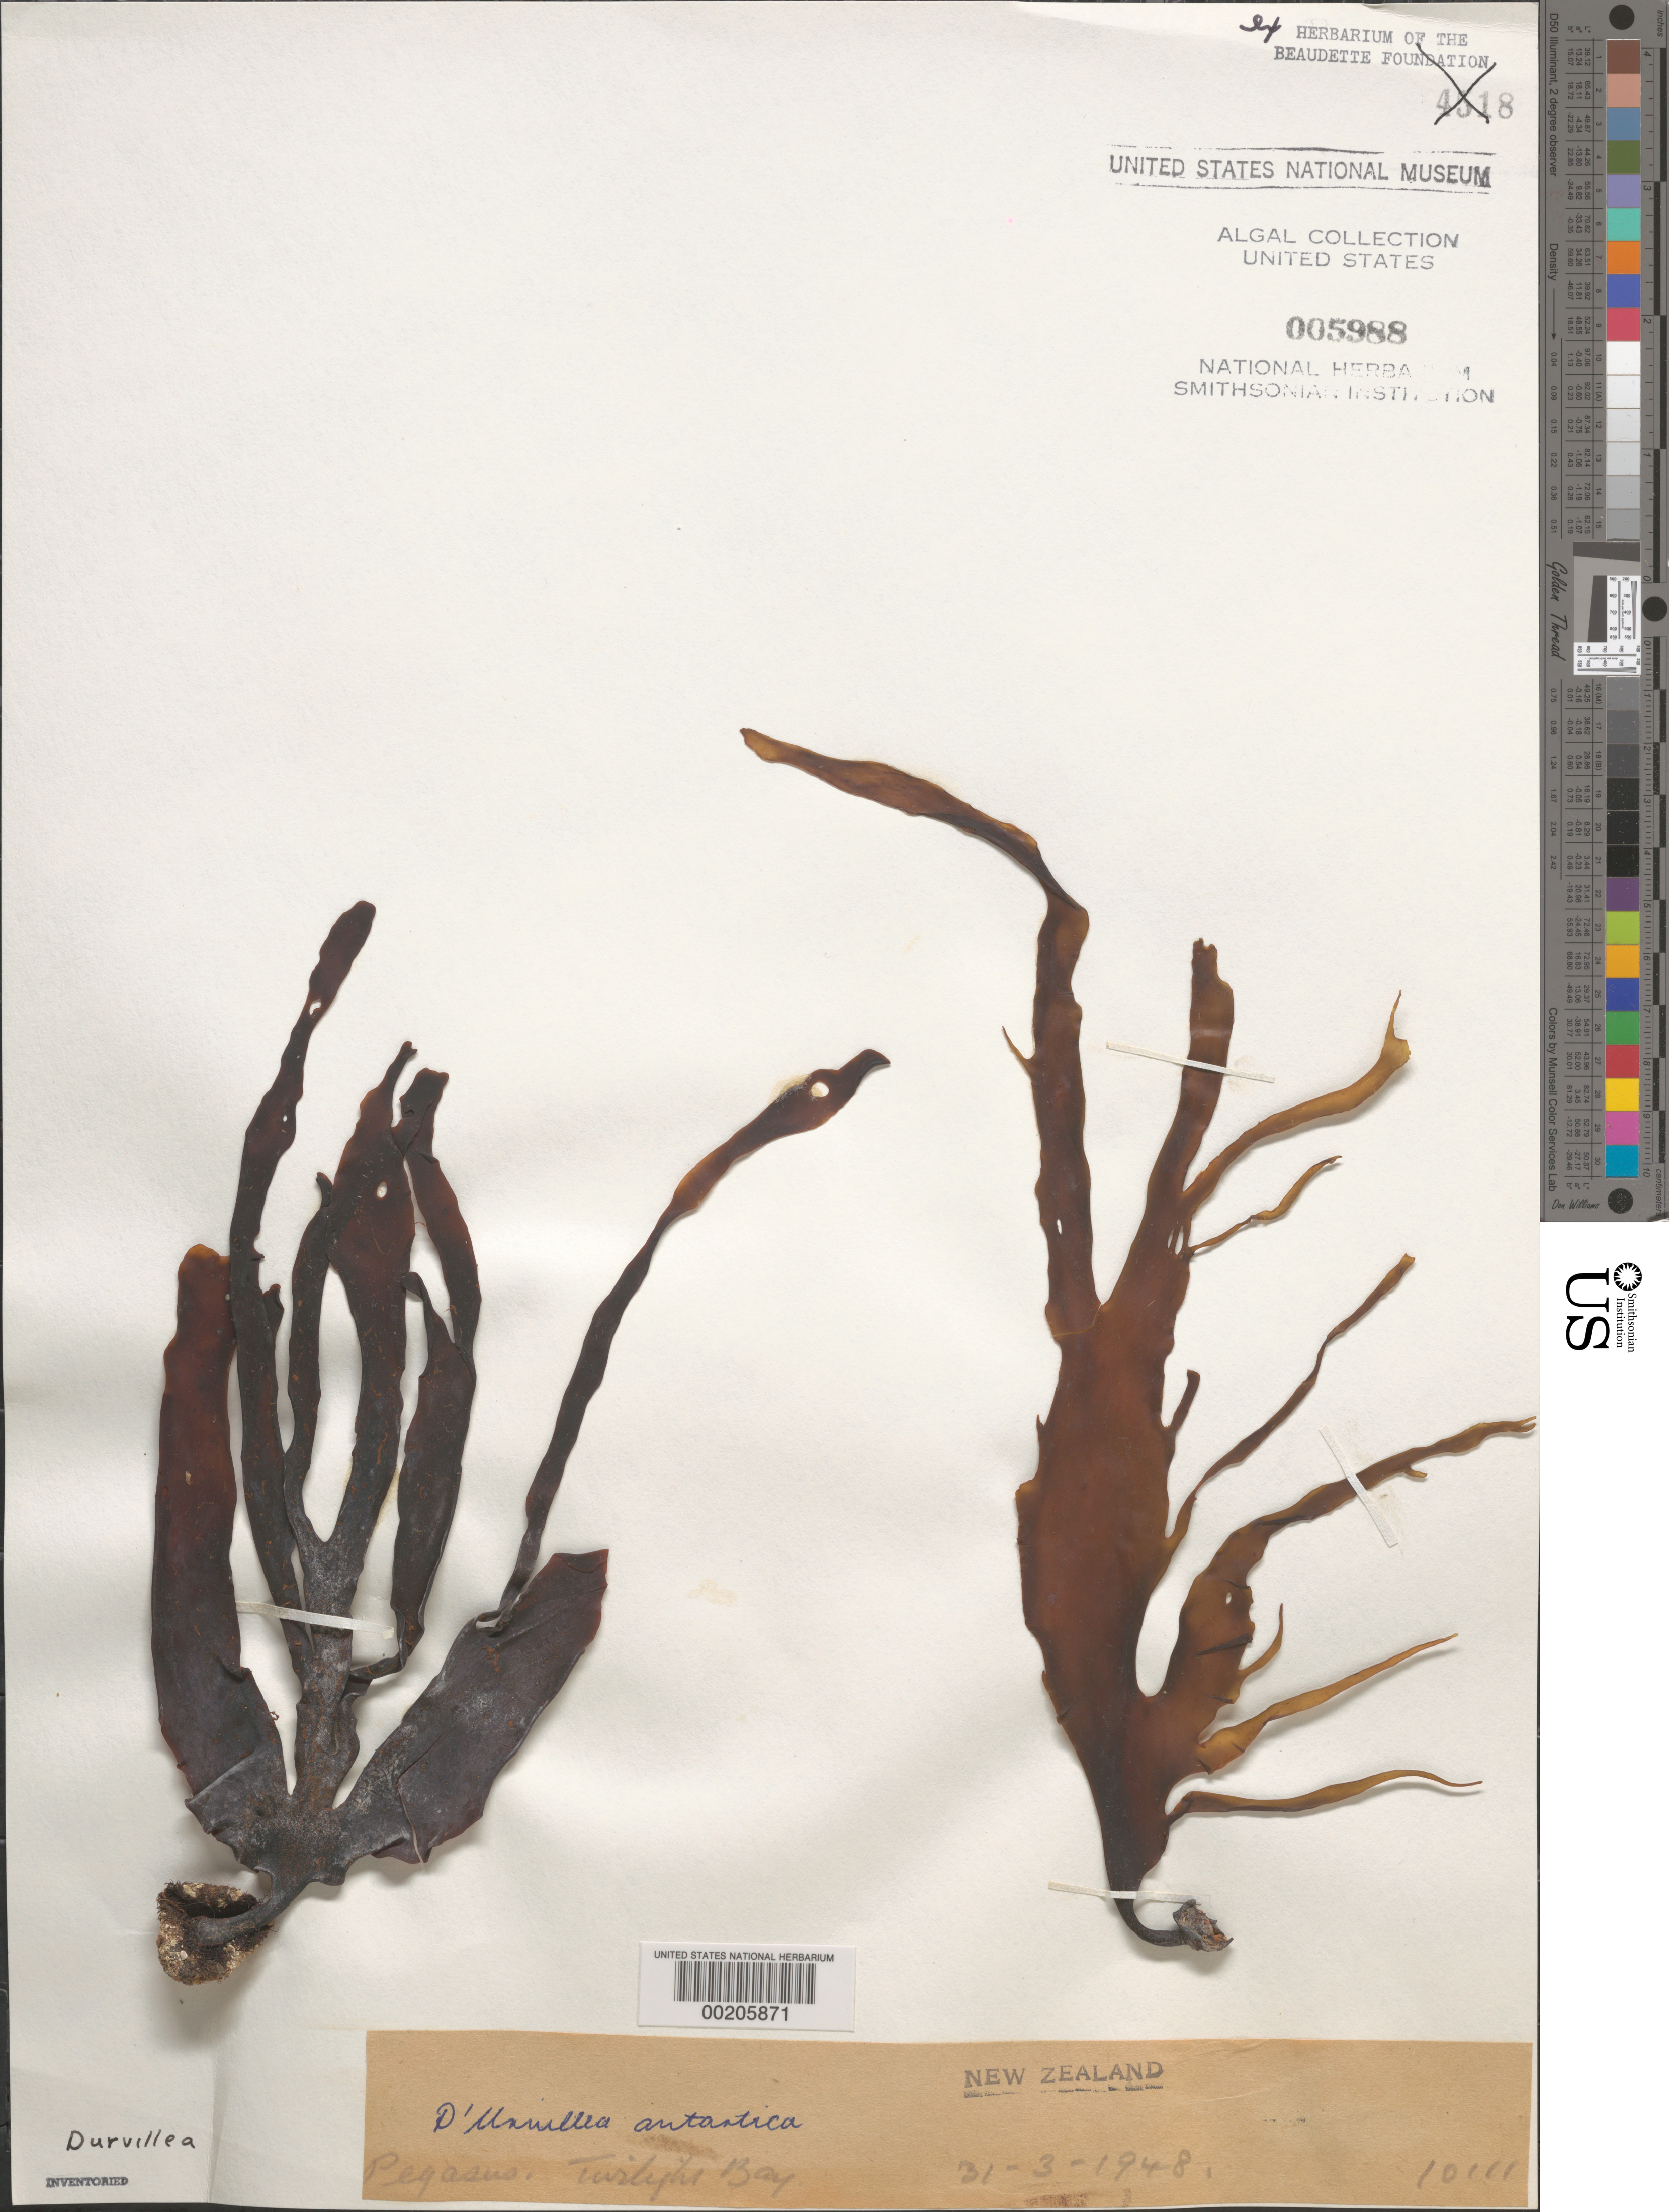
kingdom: Chromista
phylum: Ochrophyta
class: Phaeophyceae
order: Fucales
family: Durvillaeaceae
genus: Durvillaea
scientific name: Durvillaea antarctica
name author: (Cham.) P. Hariot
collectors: V. Lindauer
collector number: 10111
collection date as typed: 31 Mar 1948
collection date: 1948-03-31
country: New Zealand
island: Stewart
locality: Pegasus, twilight bay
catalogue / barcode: US 5988